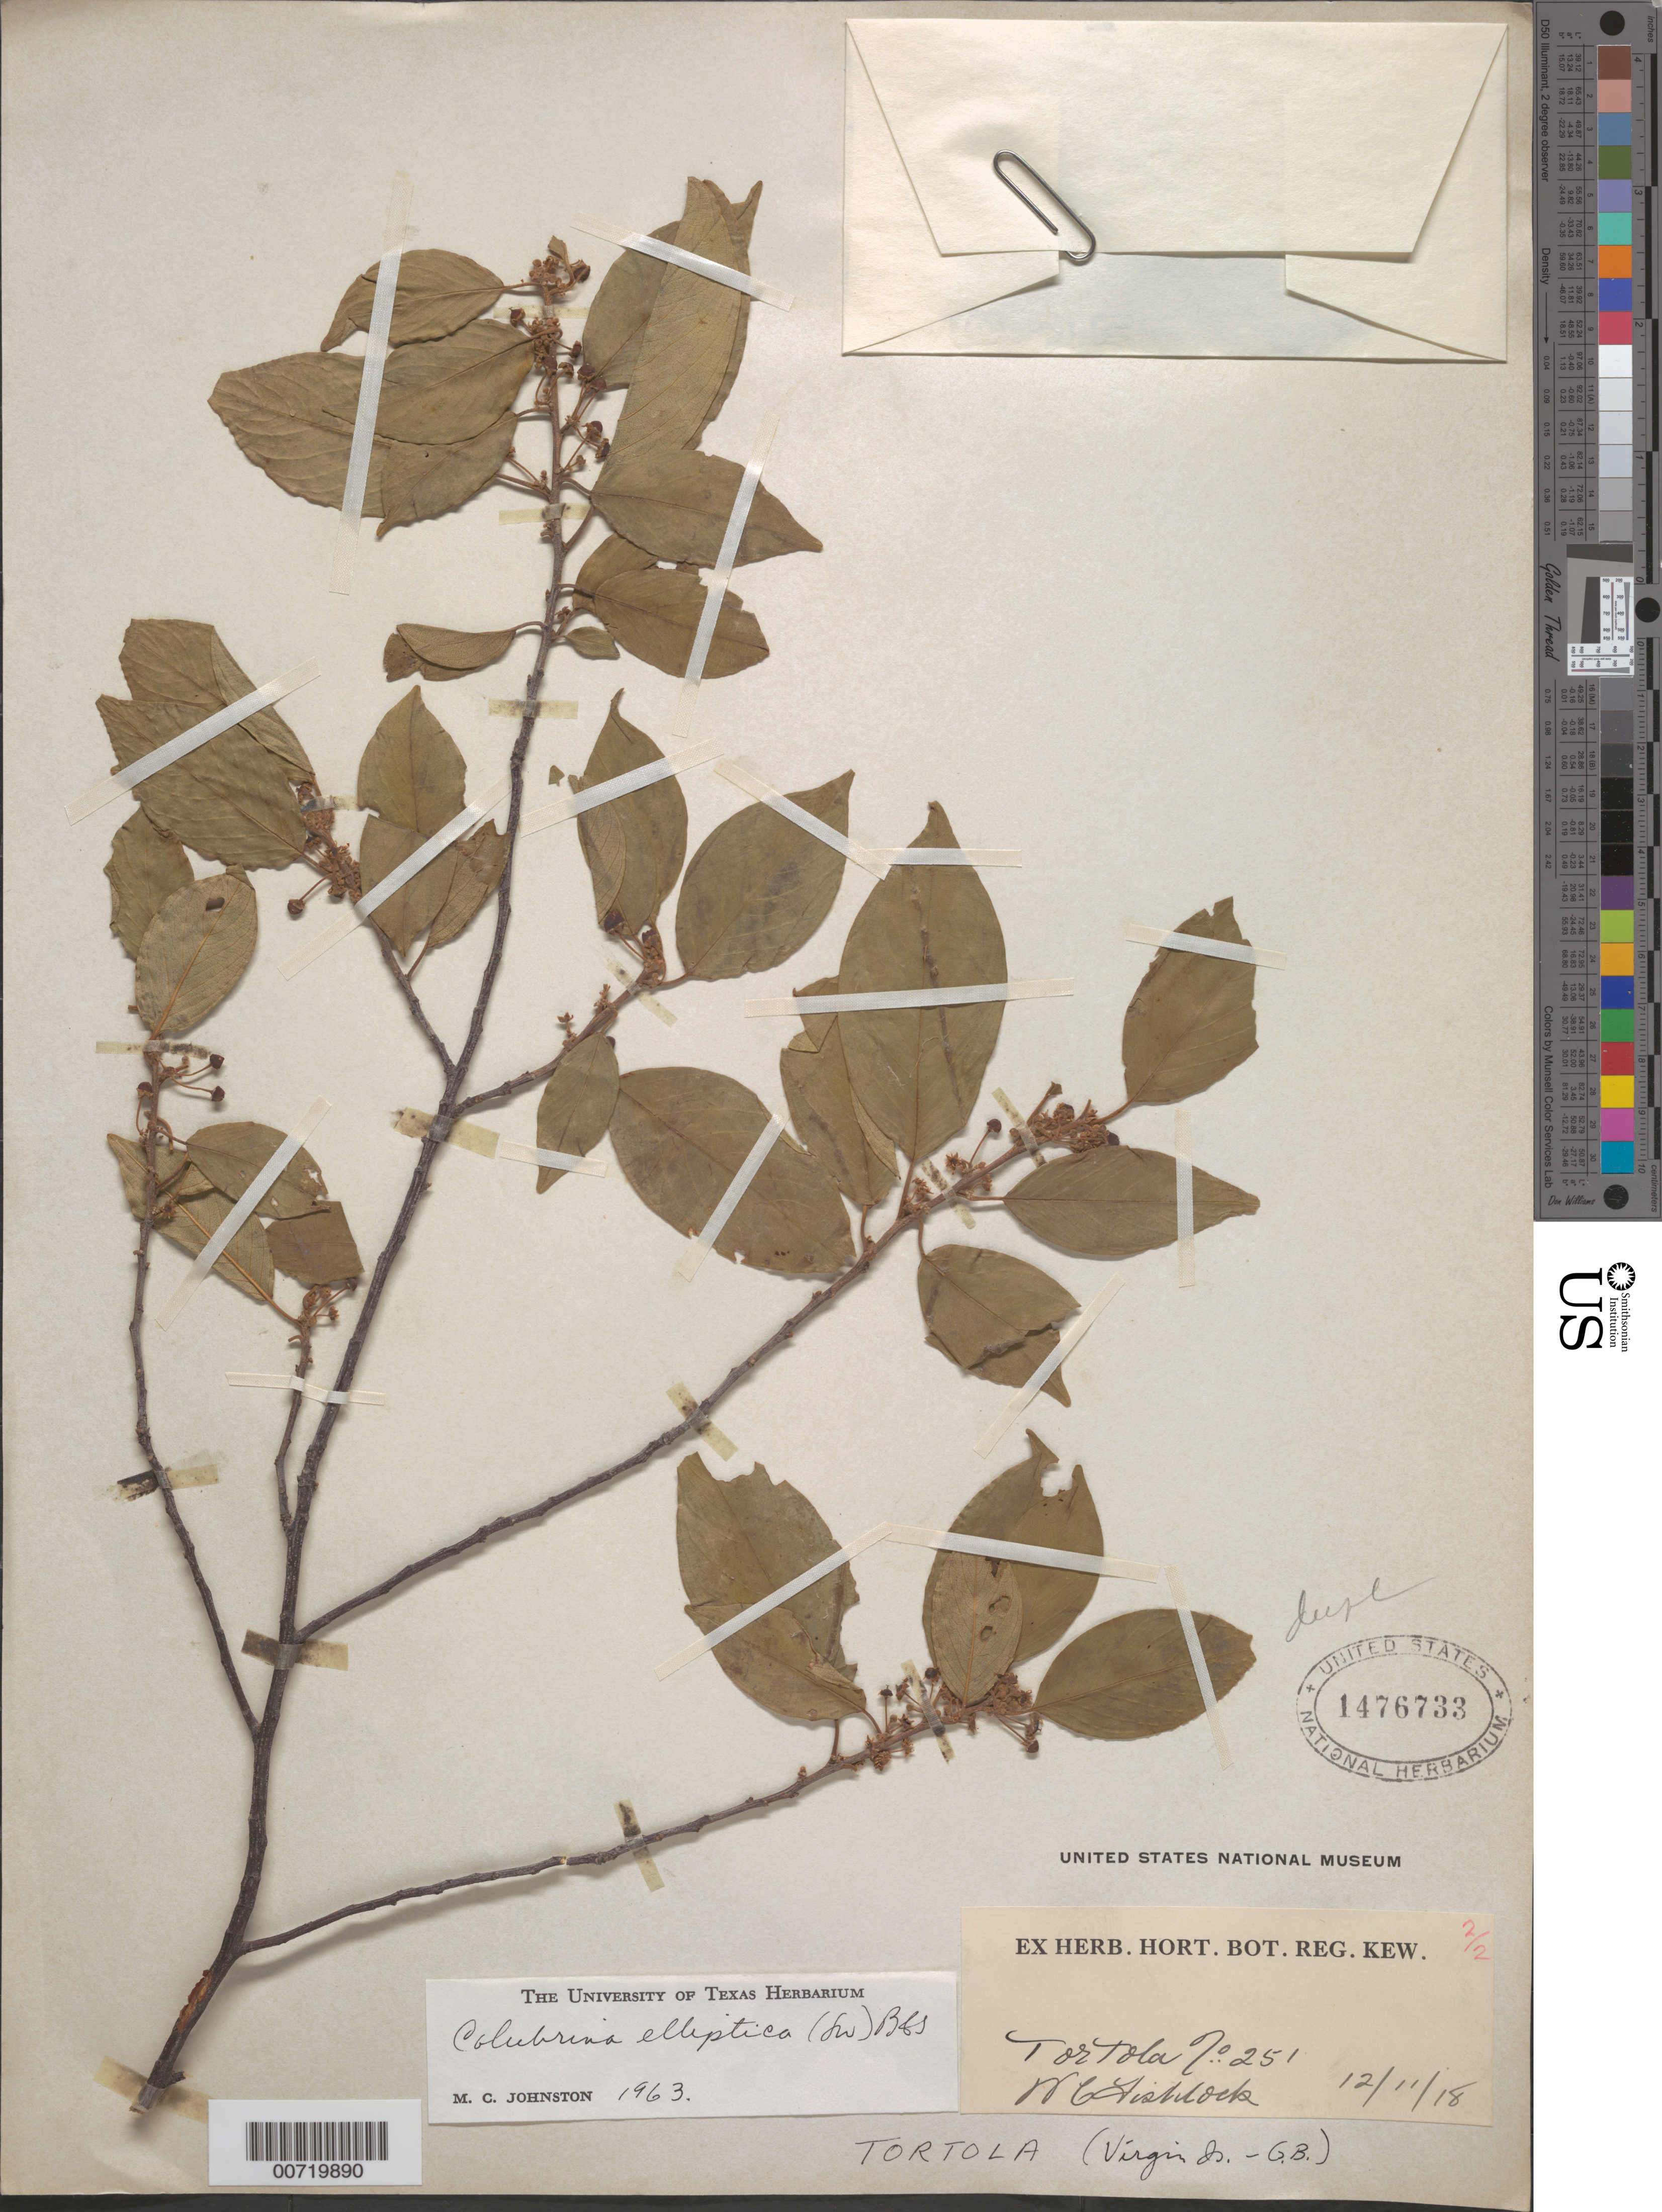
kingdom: Plantae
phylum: Tracheophyta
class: Magnoliopsida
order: Rosales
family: Rhamnaceae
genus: Colubrina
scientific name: Colubrina elliptica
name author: (Sw.) Brizicky & W.L. Stern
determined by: Johnston, Marshall C.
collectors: W. Fishlock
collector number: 251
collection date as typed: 12 Nov 1918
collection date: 1918-11-12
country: British Virgin Islands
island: Tortola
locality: Tortola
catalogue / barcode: US 1476733